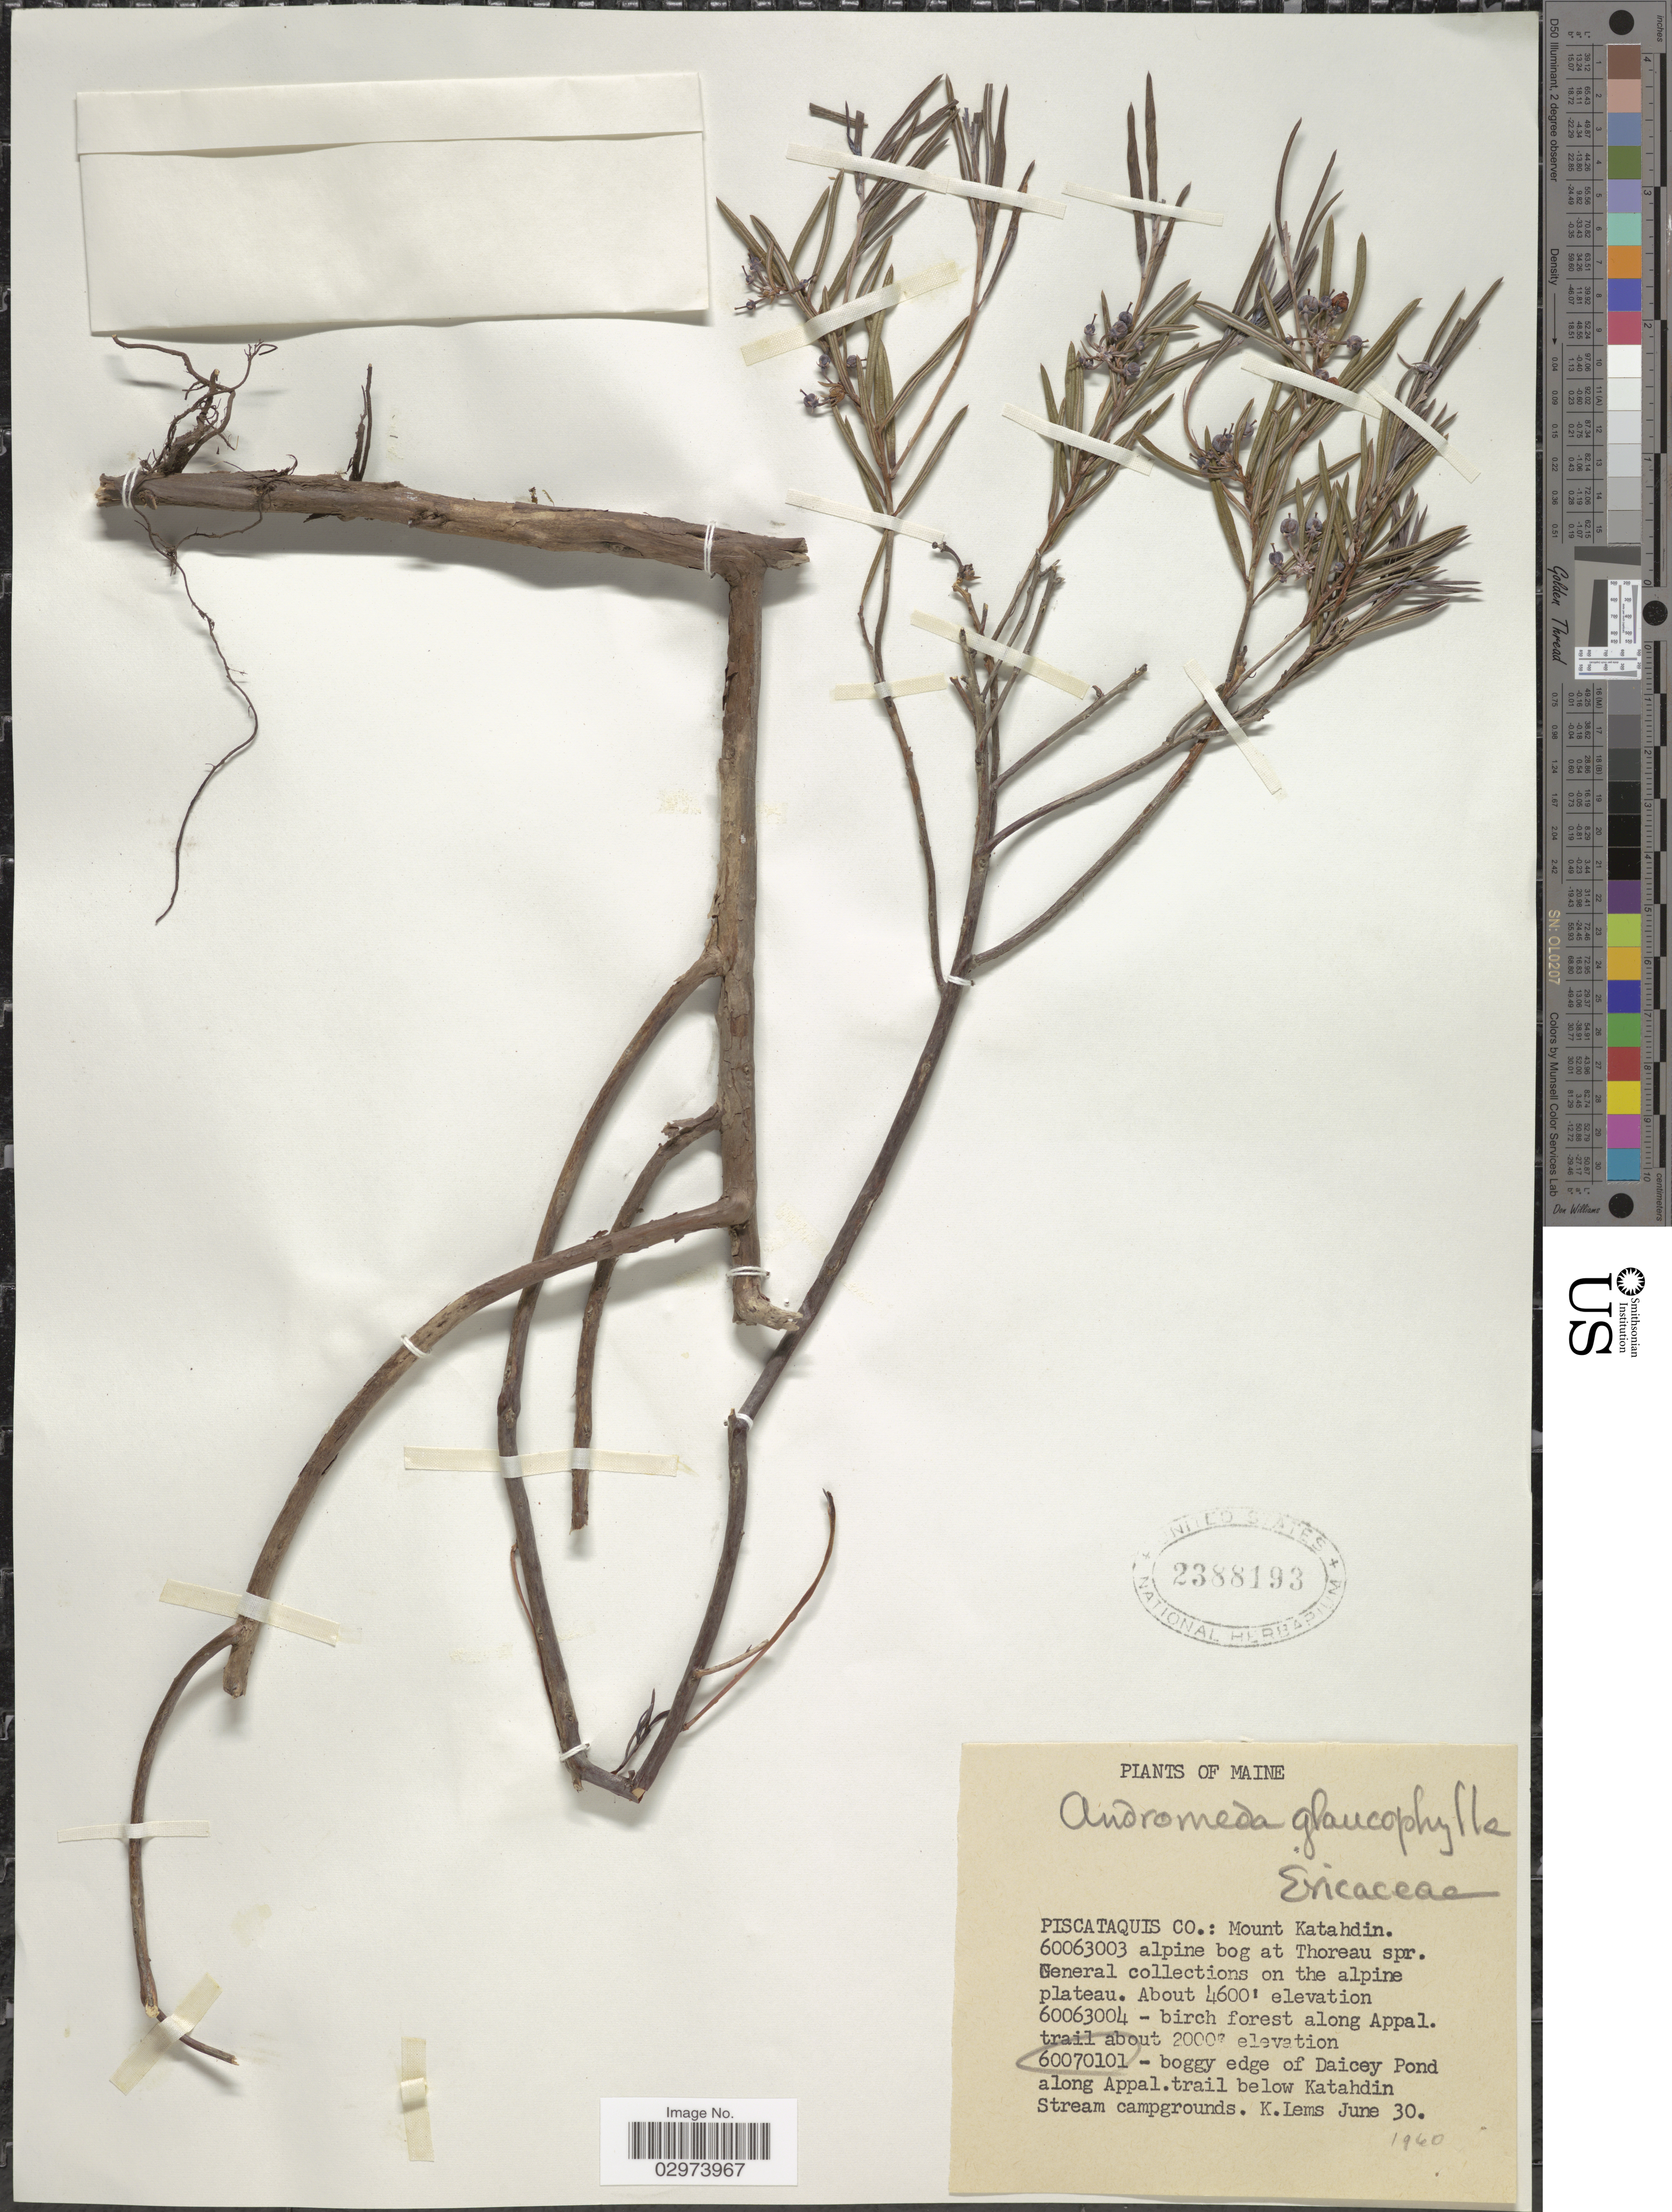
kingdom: Plantae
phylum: Tracheophyta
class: Magnoliopsida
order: Ericales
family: Ericaceae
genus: Andromeda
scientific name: Andromeda polifolia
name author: L.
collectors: K. Lems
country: United States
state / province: Maine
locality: Boggy edge of Daicey Pond along Appal. trail below Katahdin Stream campgrounds.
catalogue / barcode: US 2388193